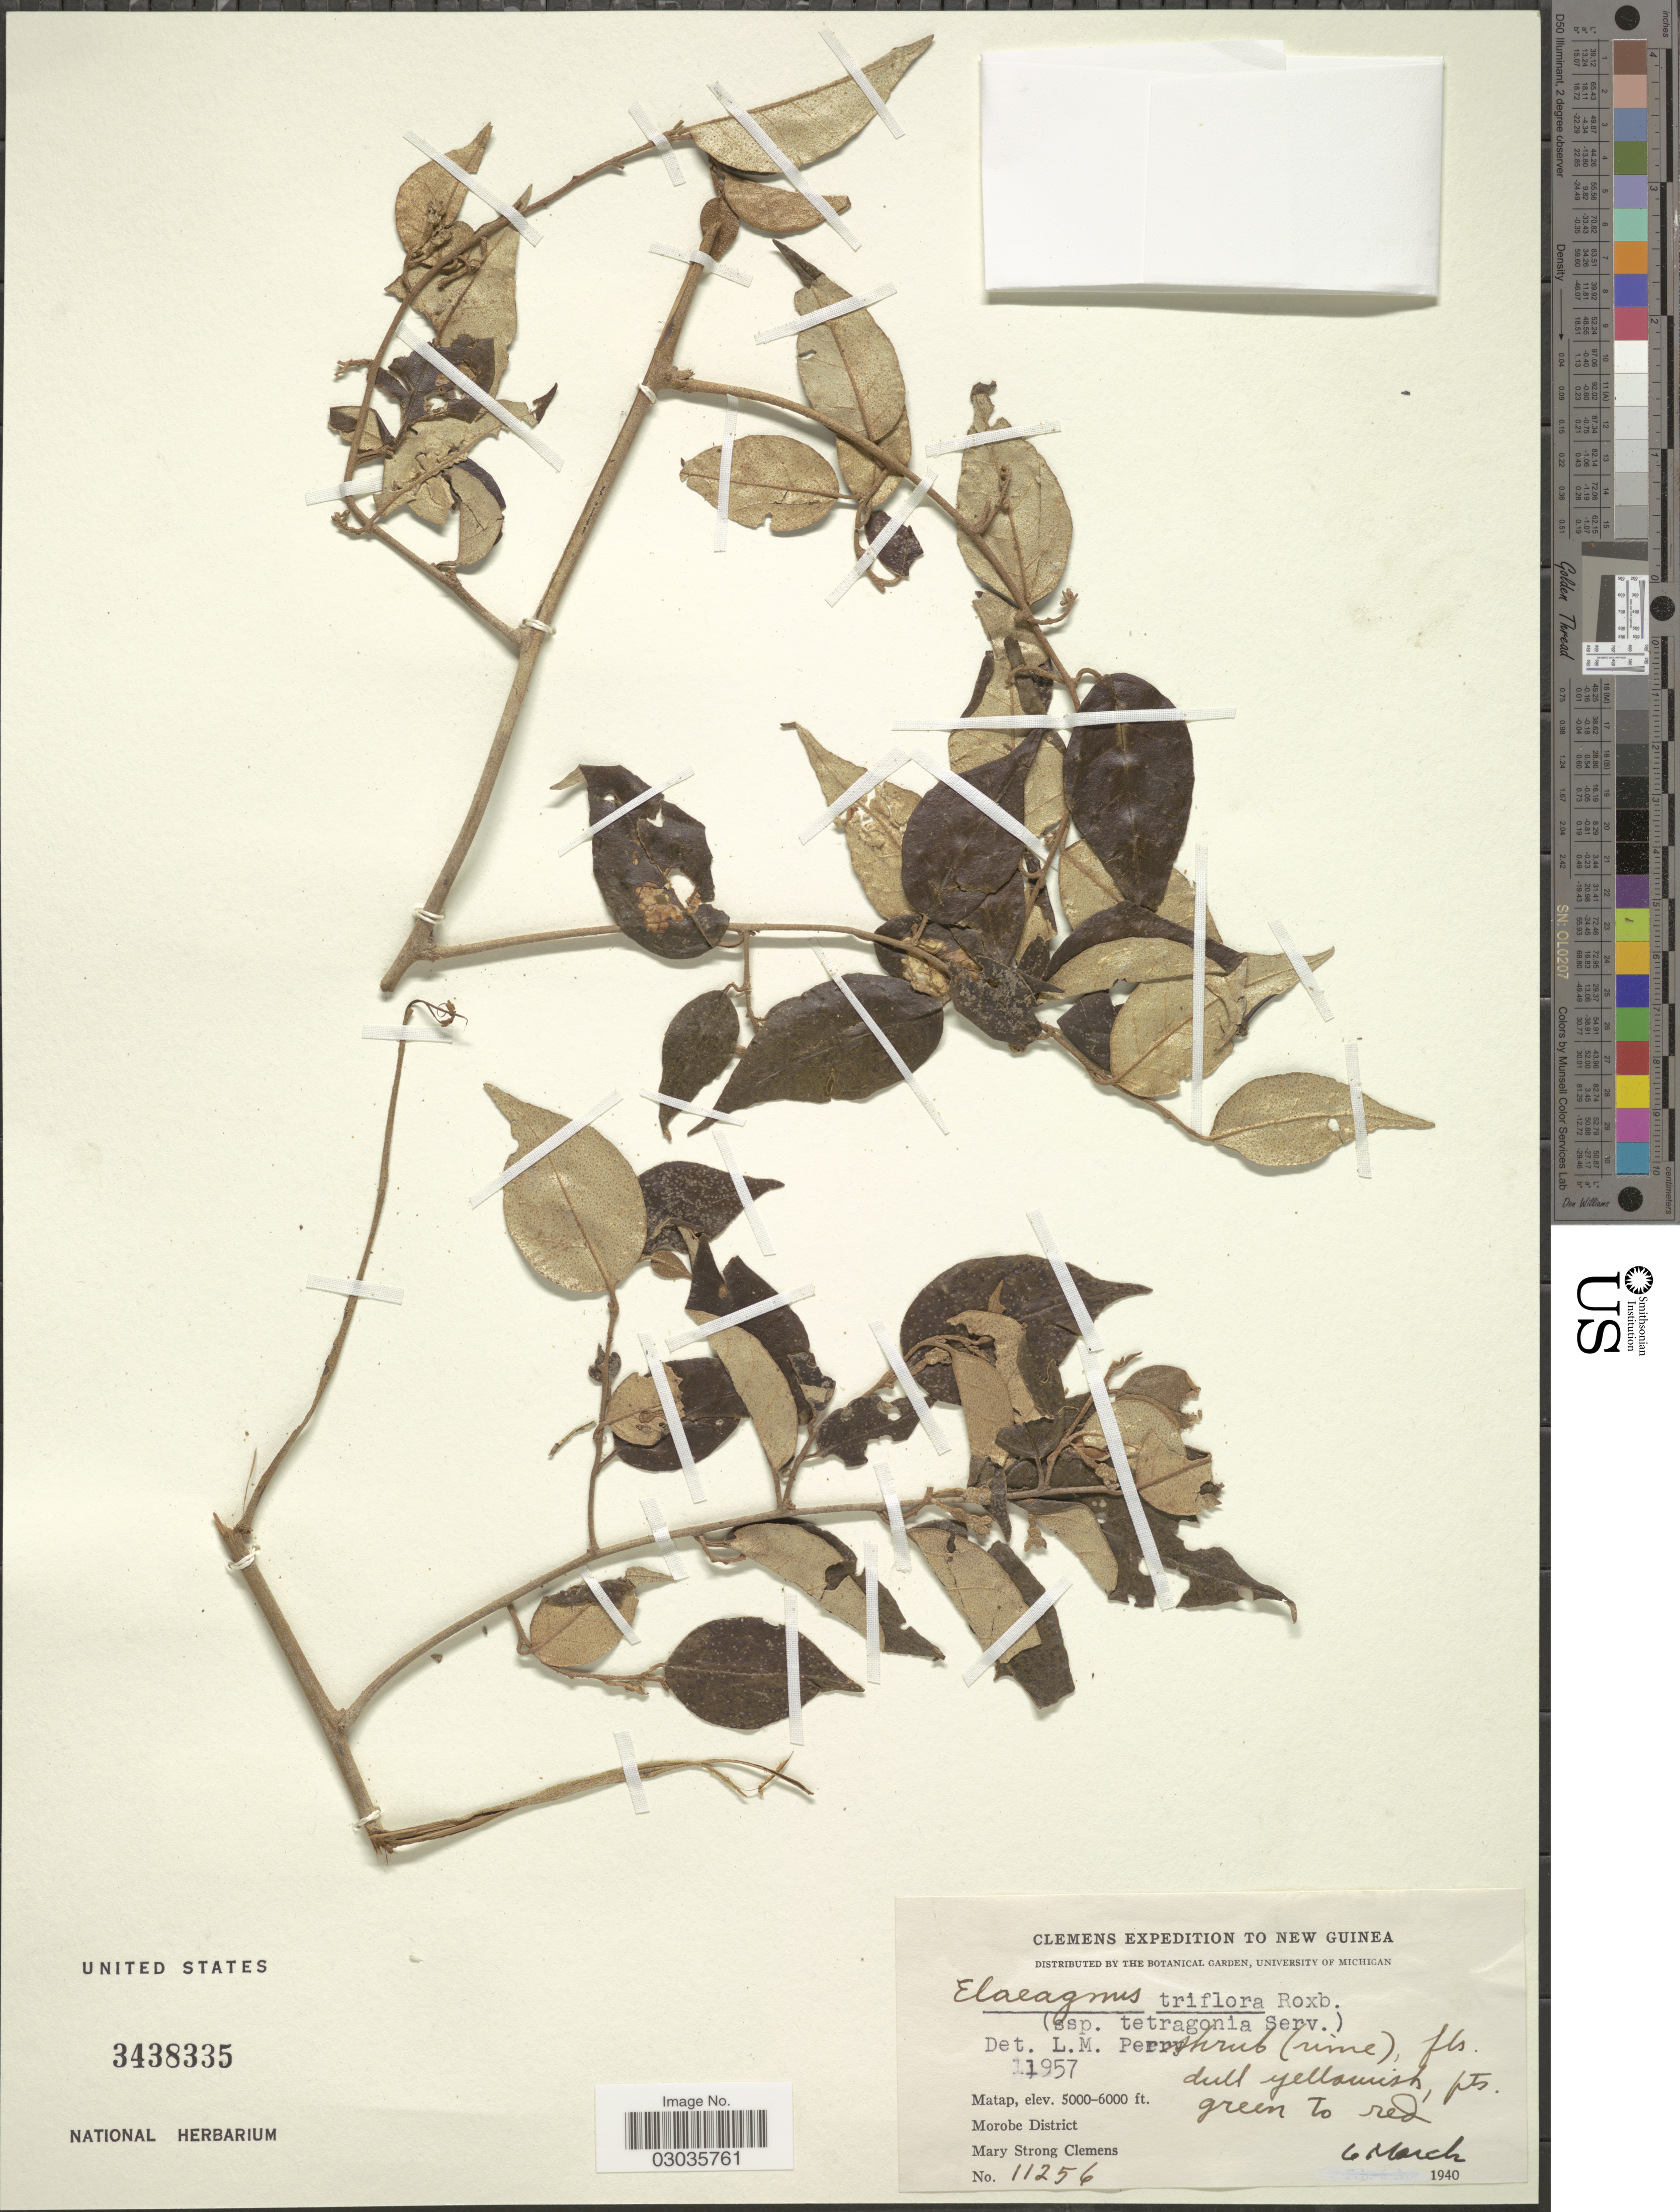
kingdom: Plantae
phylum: Tracheophyta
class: Magnoliopsida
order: Rosales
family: Elaeagnaceae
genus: Elaeagnus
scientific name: Elaeagnus triflora var. triflora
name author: Roxb.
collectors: M. S. Clemens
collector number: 11256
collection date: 1940-03-06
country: Papua New Guinea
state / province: Morobe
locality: New Guinea. Matap. Morobe District.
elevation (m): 1524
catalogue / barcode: US 3438335